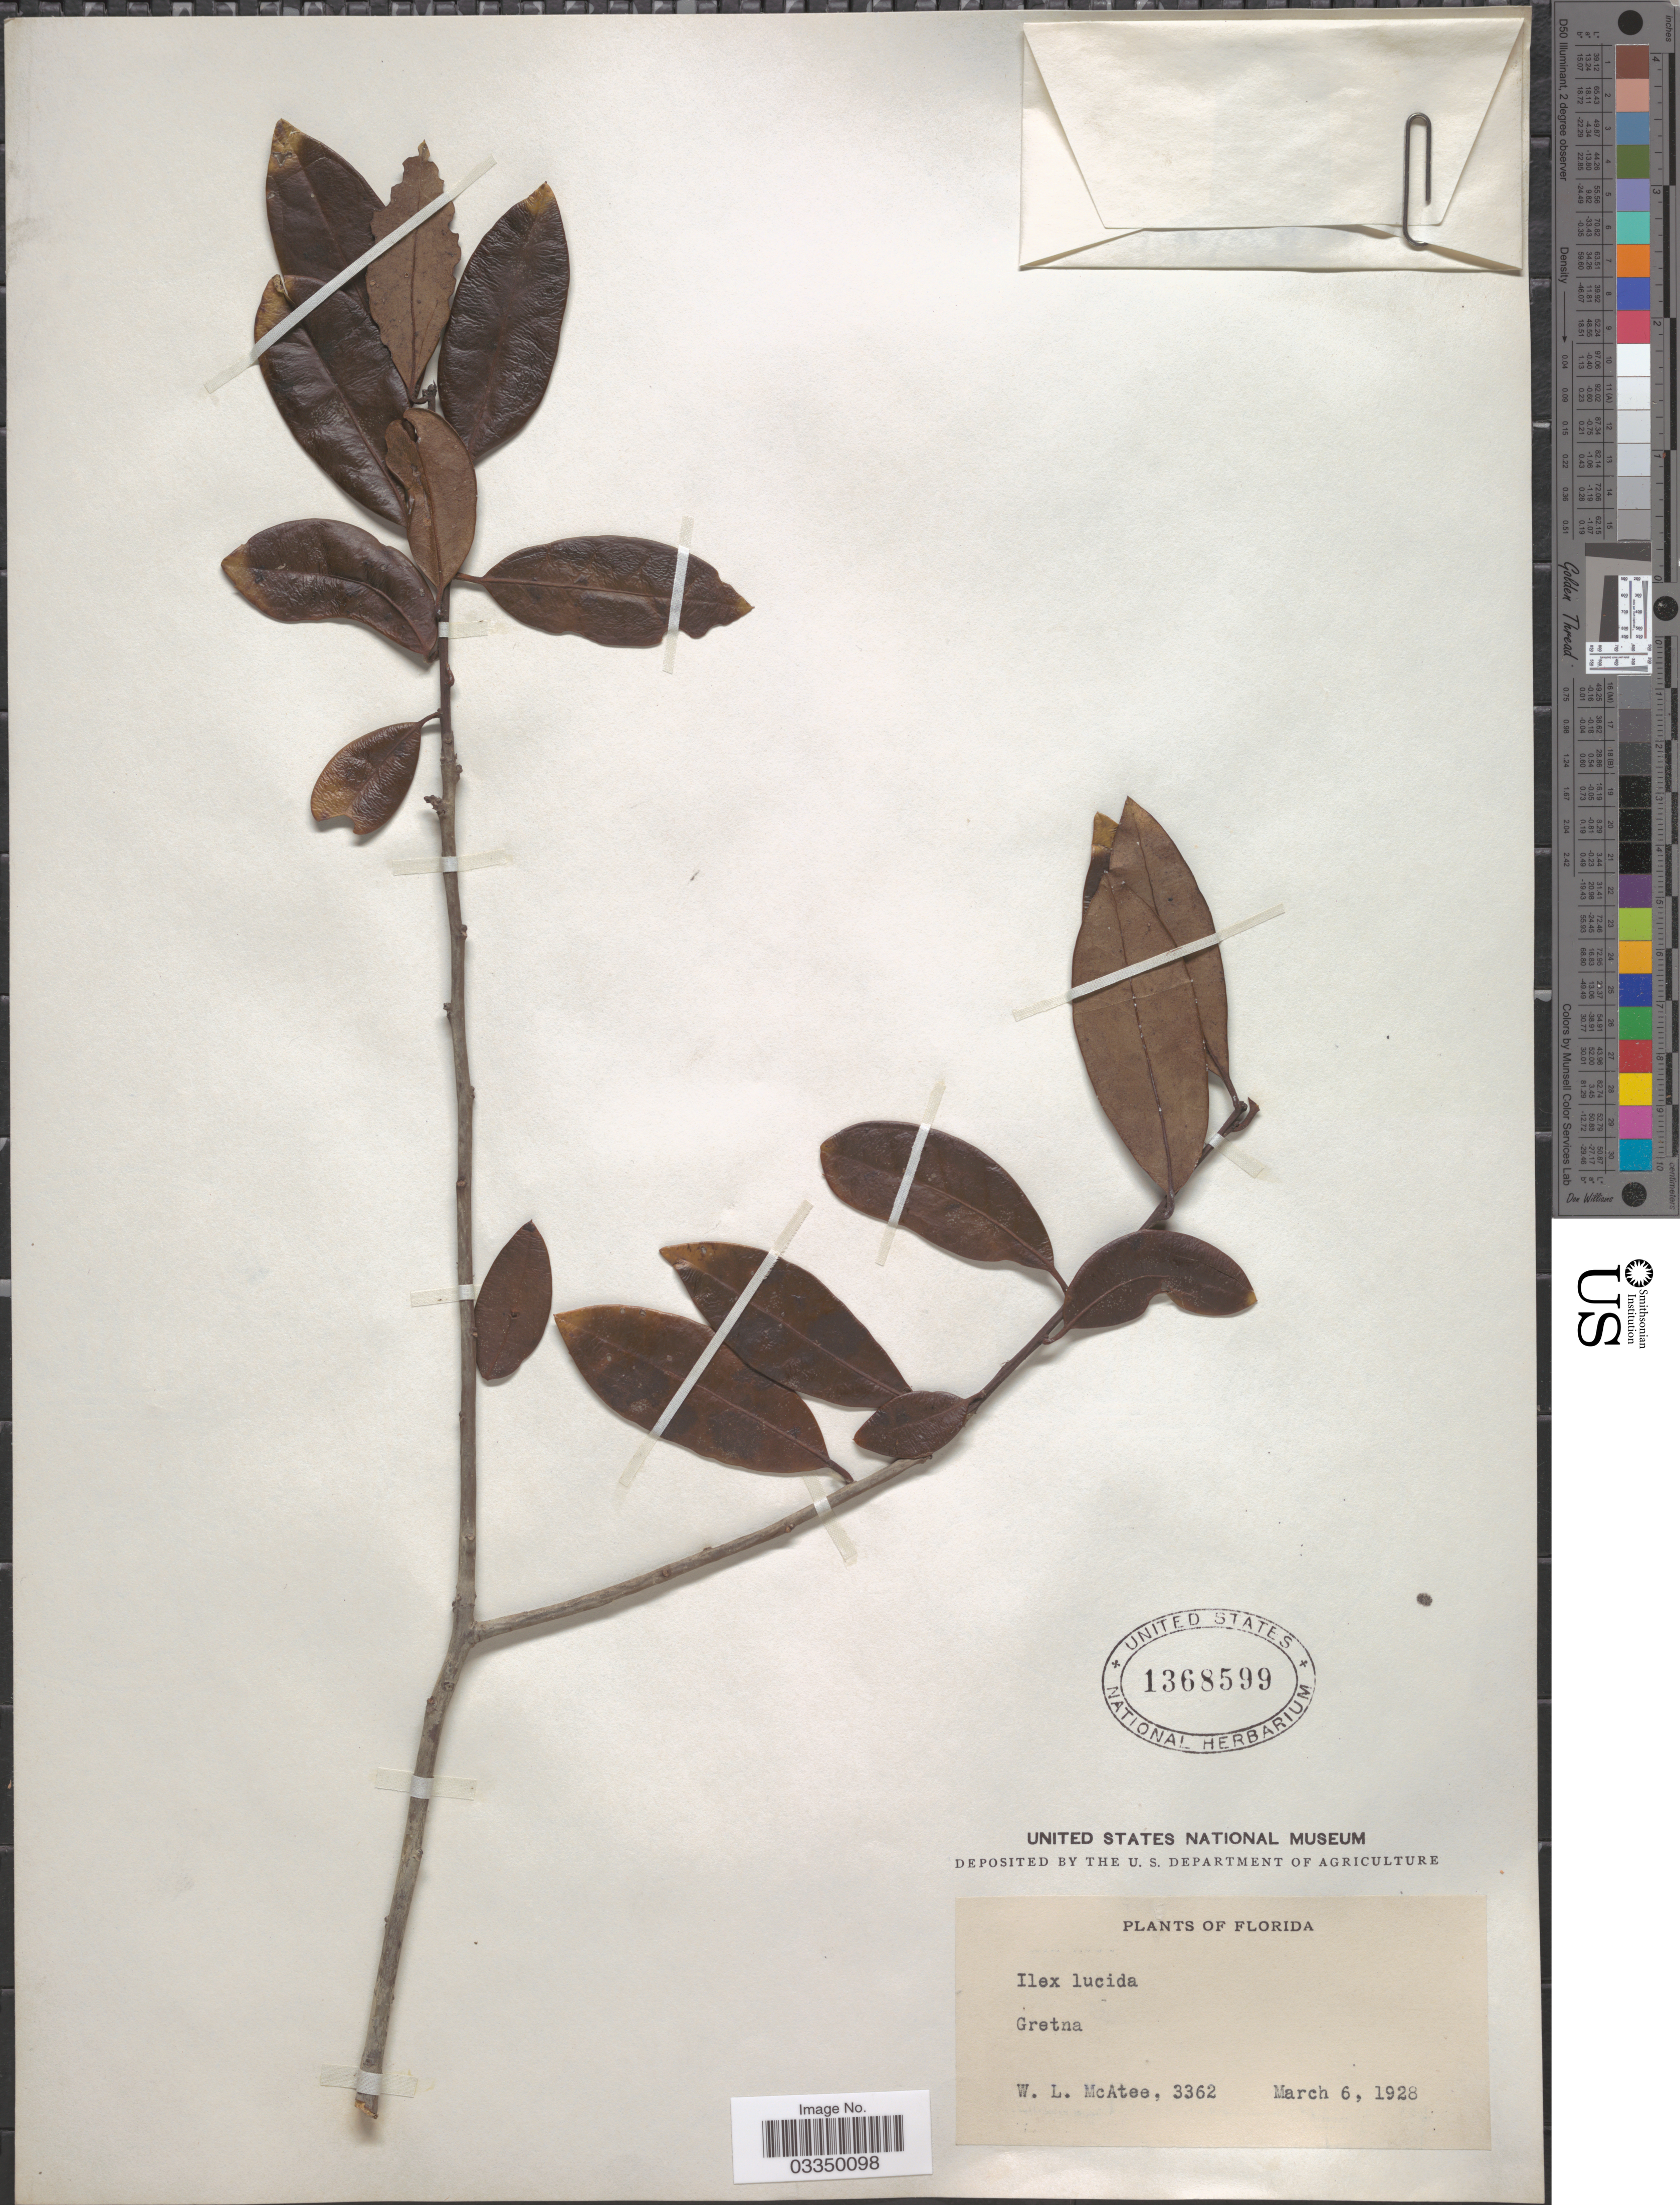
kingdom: Plantae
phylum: Tracheophyta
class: Magnoliopsida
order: Aquifoliales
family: Aquifoliaceae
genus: Ilex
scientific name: Ilex lucida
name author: Torr. & A. Gray ex S. Watson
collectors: W. McAtee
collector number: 3362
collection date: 1928-03-06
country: United States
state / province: Florida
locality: Gretna.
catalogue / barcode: US 1368599